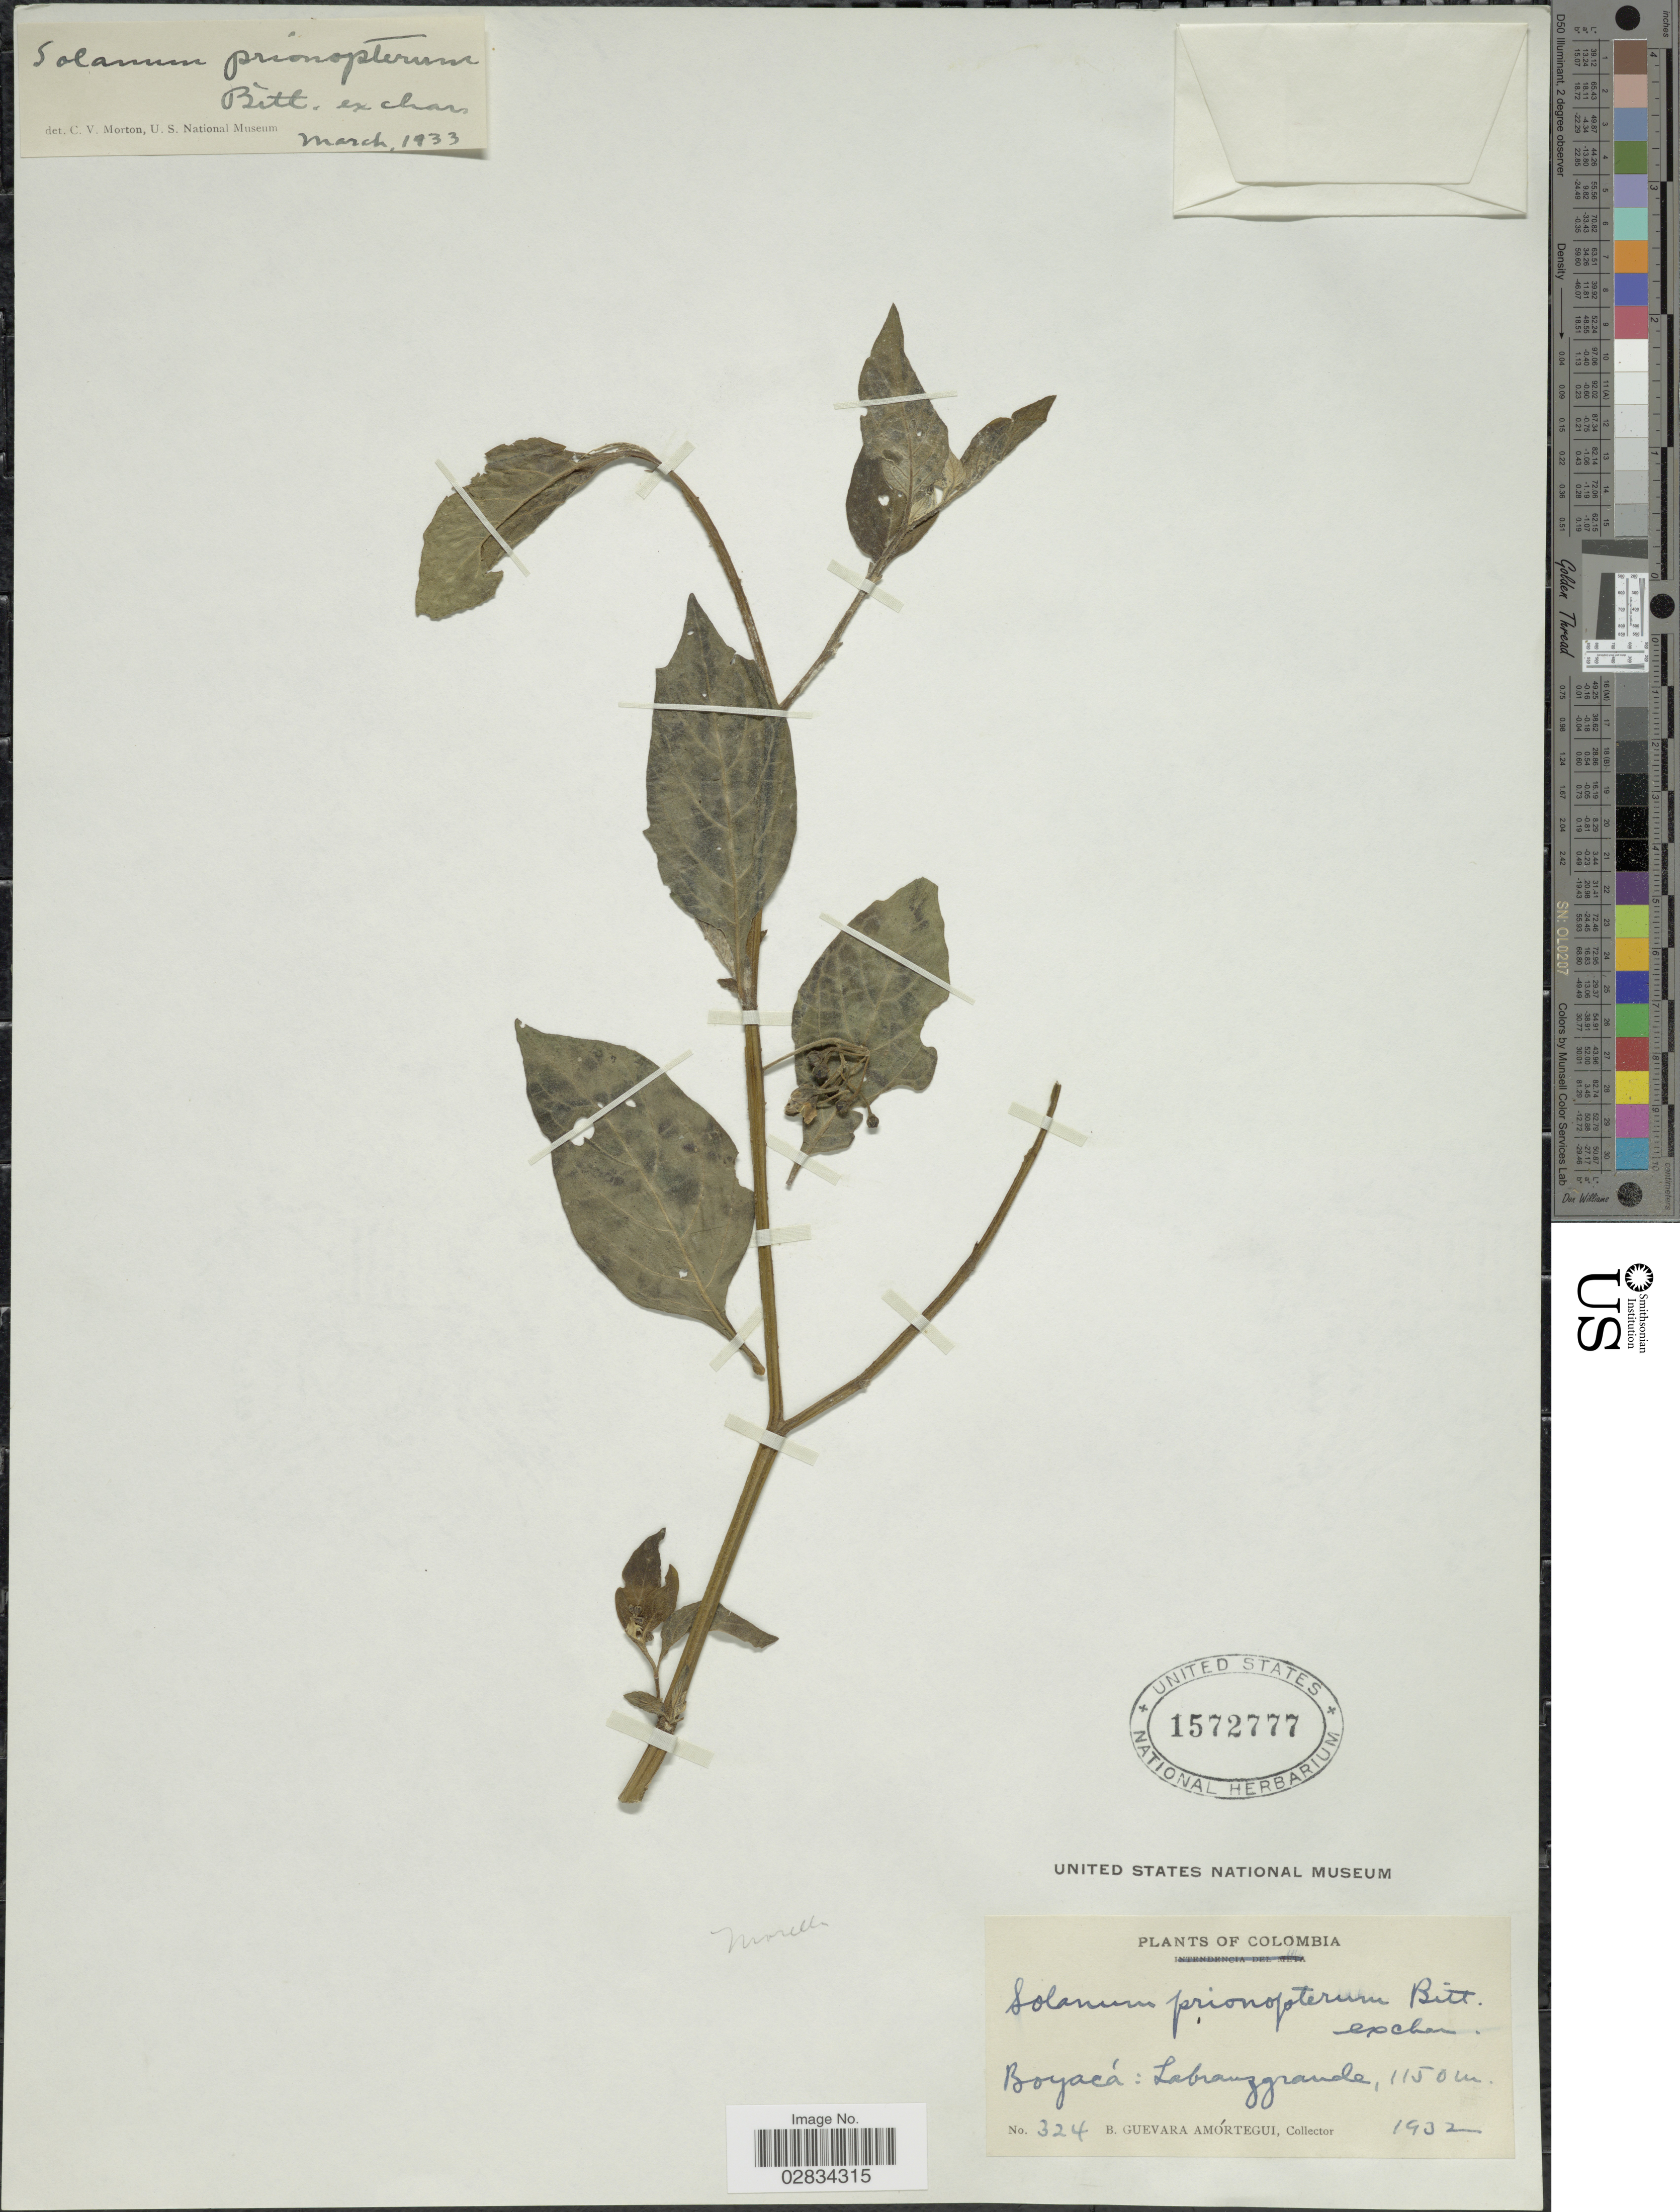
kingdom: Plantae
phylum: Tracheophyta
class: Magnoliopsida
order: Solanales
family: Solanaceae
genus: Solanum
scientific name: Solanum prionopterum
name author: Bitter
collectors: B. Guevara Amortegui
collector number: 324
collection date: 1932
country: Colombia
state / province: Boyacá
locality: Boyacá: Labranzgrande.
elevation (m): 1150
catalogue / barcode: US 1572777